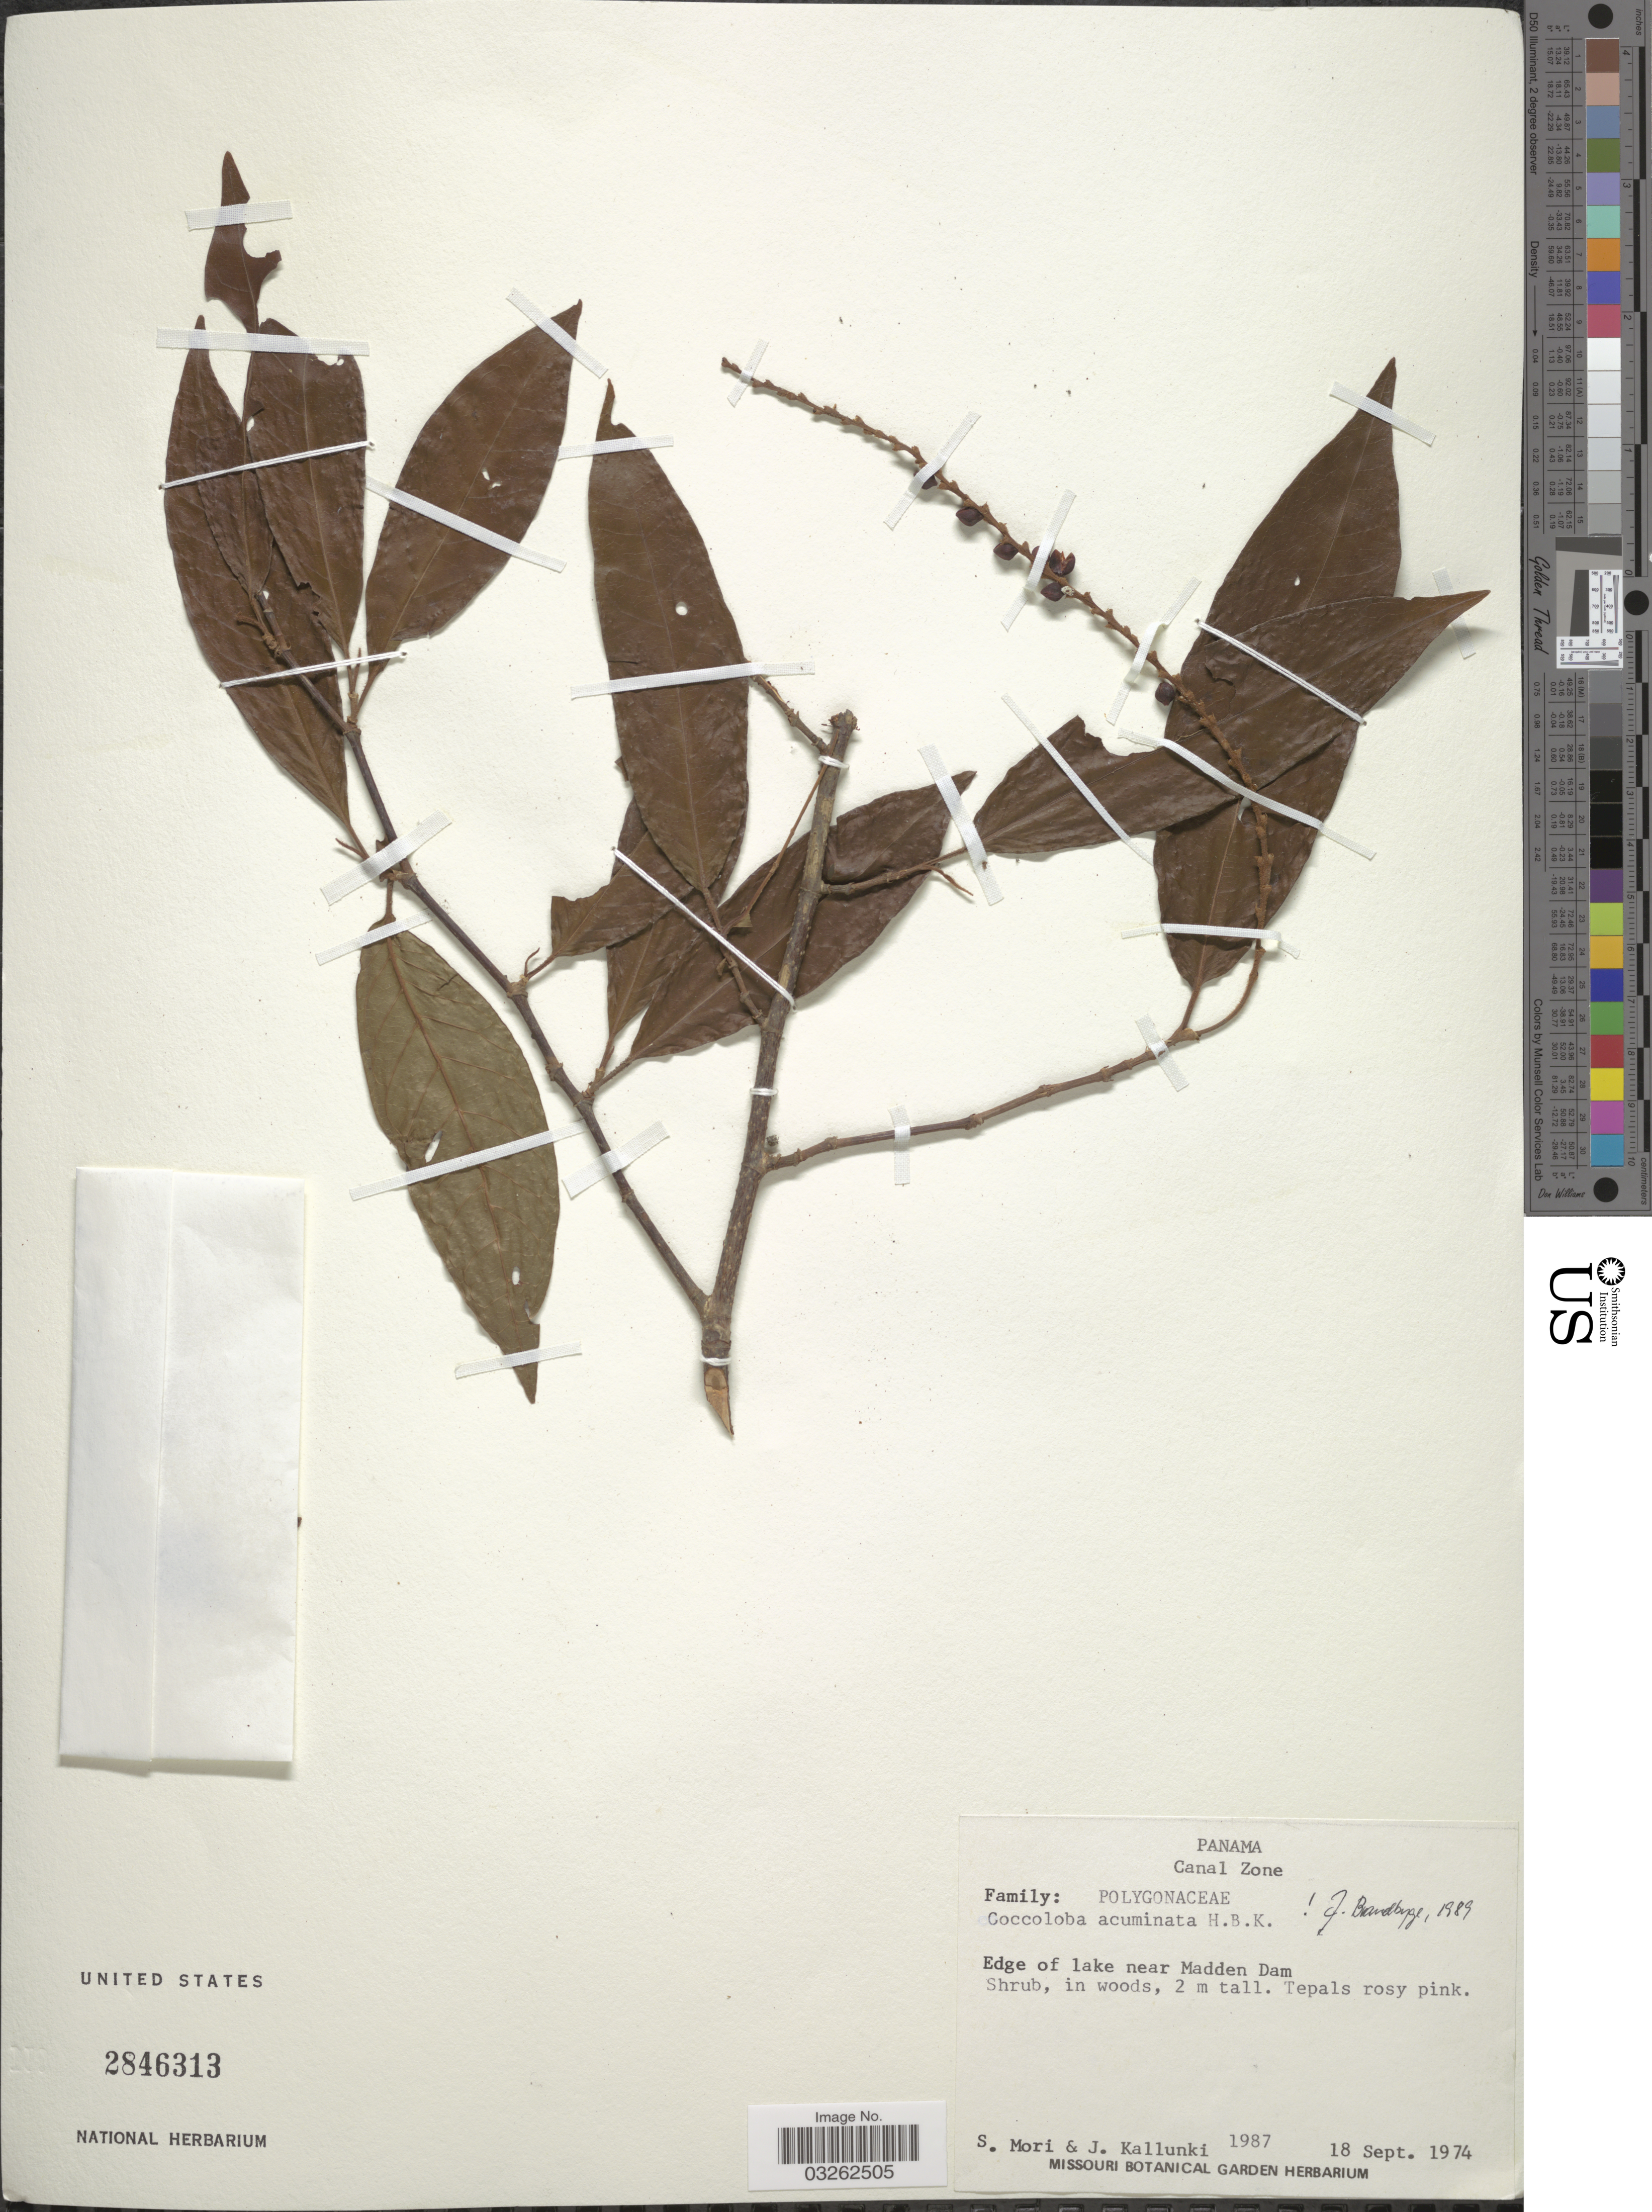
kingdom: Plantae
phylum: Tracheophyta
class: Magnoliopsida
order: Caryophyllales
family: Polygonaceae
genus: Coccoloba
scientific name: Coccoloba acuminata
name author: Kunth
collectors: S. Mori & J. Kallunki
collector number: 1987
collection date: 1974-09-18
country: Panama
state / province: Colón / Panamá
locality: Canal Zone. Edge of lake near Madden Dam.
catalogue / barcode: US 2846313